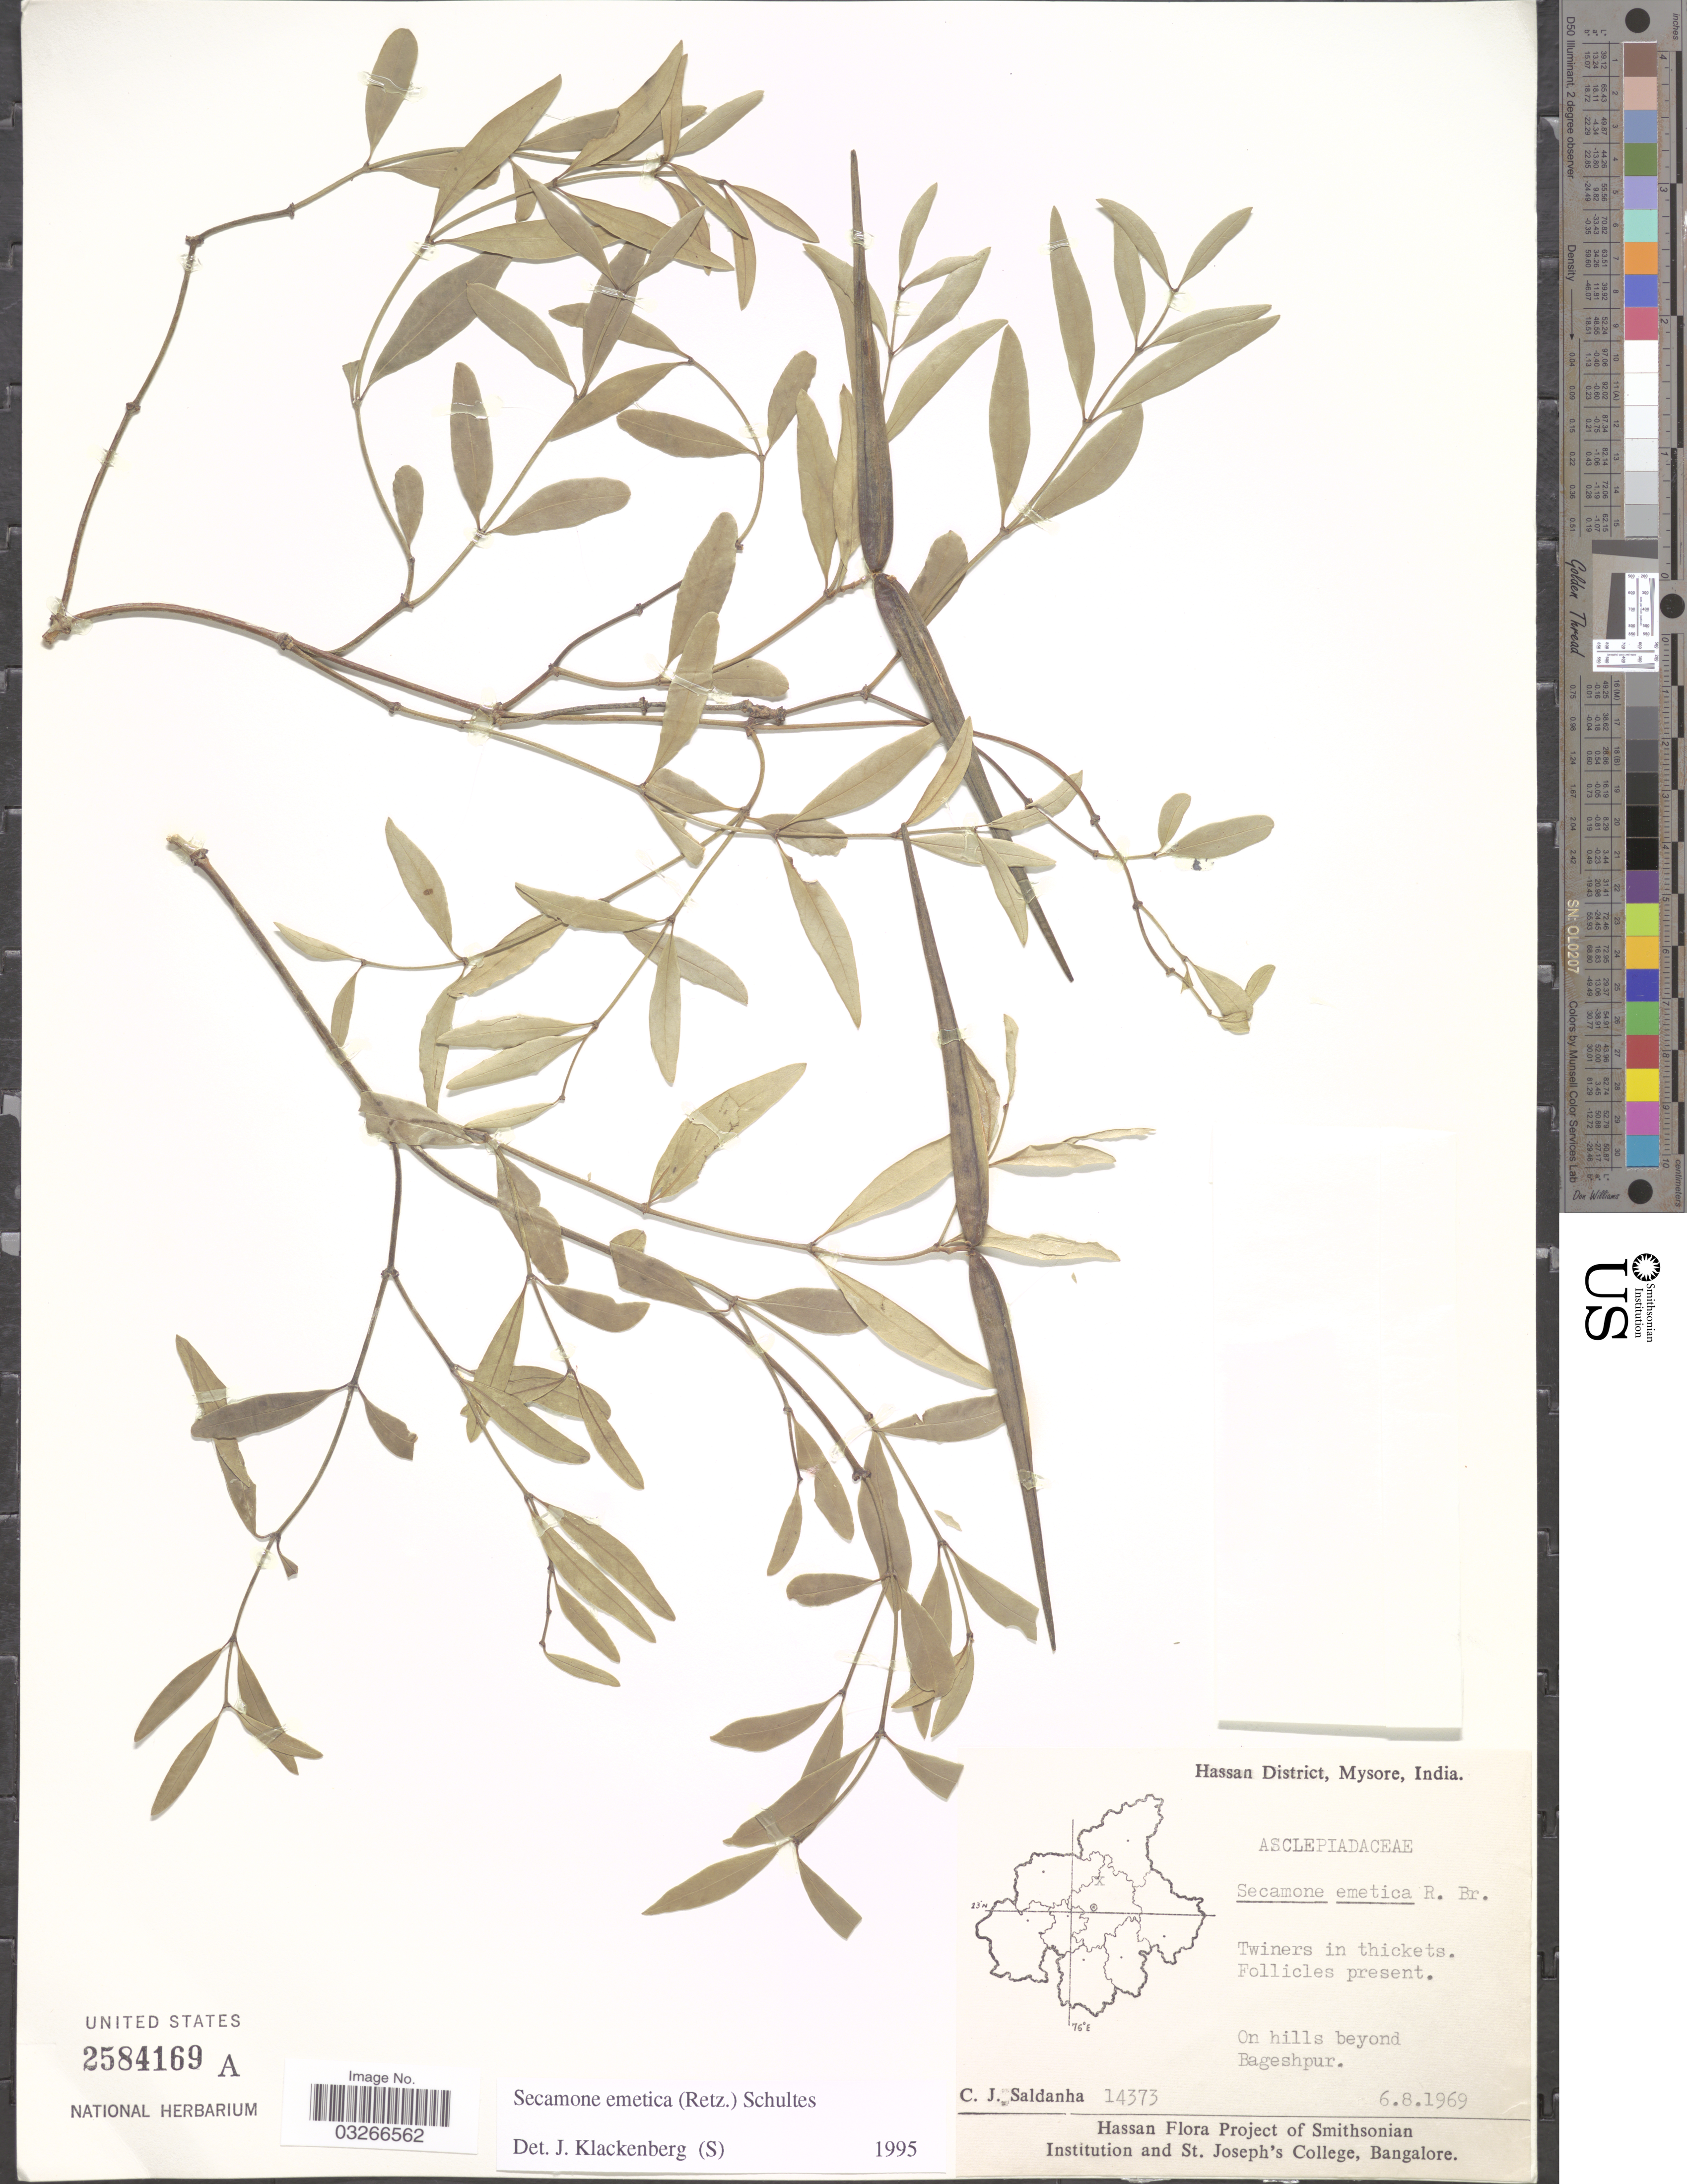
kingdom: Plantae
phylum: Tracheophyta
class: Magnoliopsida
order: Gentianales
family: Apocynaceae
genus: Secamone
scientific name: Secamone emetica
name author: (Retz.) R. Br. ex Schult.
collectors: C. J. Saldanha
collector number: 14373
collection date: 1969-08-06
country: India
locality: Hassan District, Mysore. On hills beyond Bageshpur.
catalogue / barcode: US 2584169A